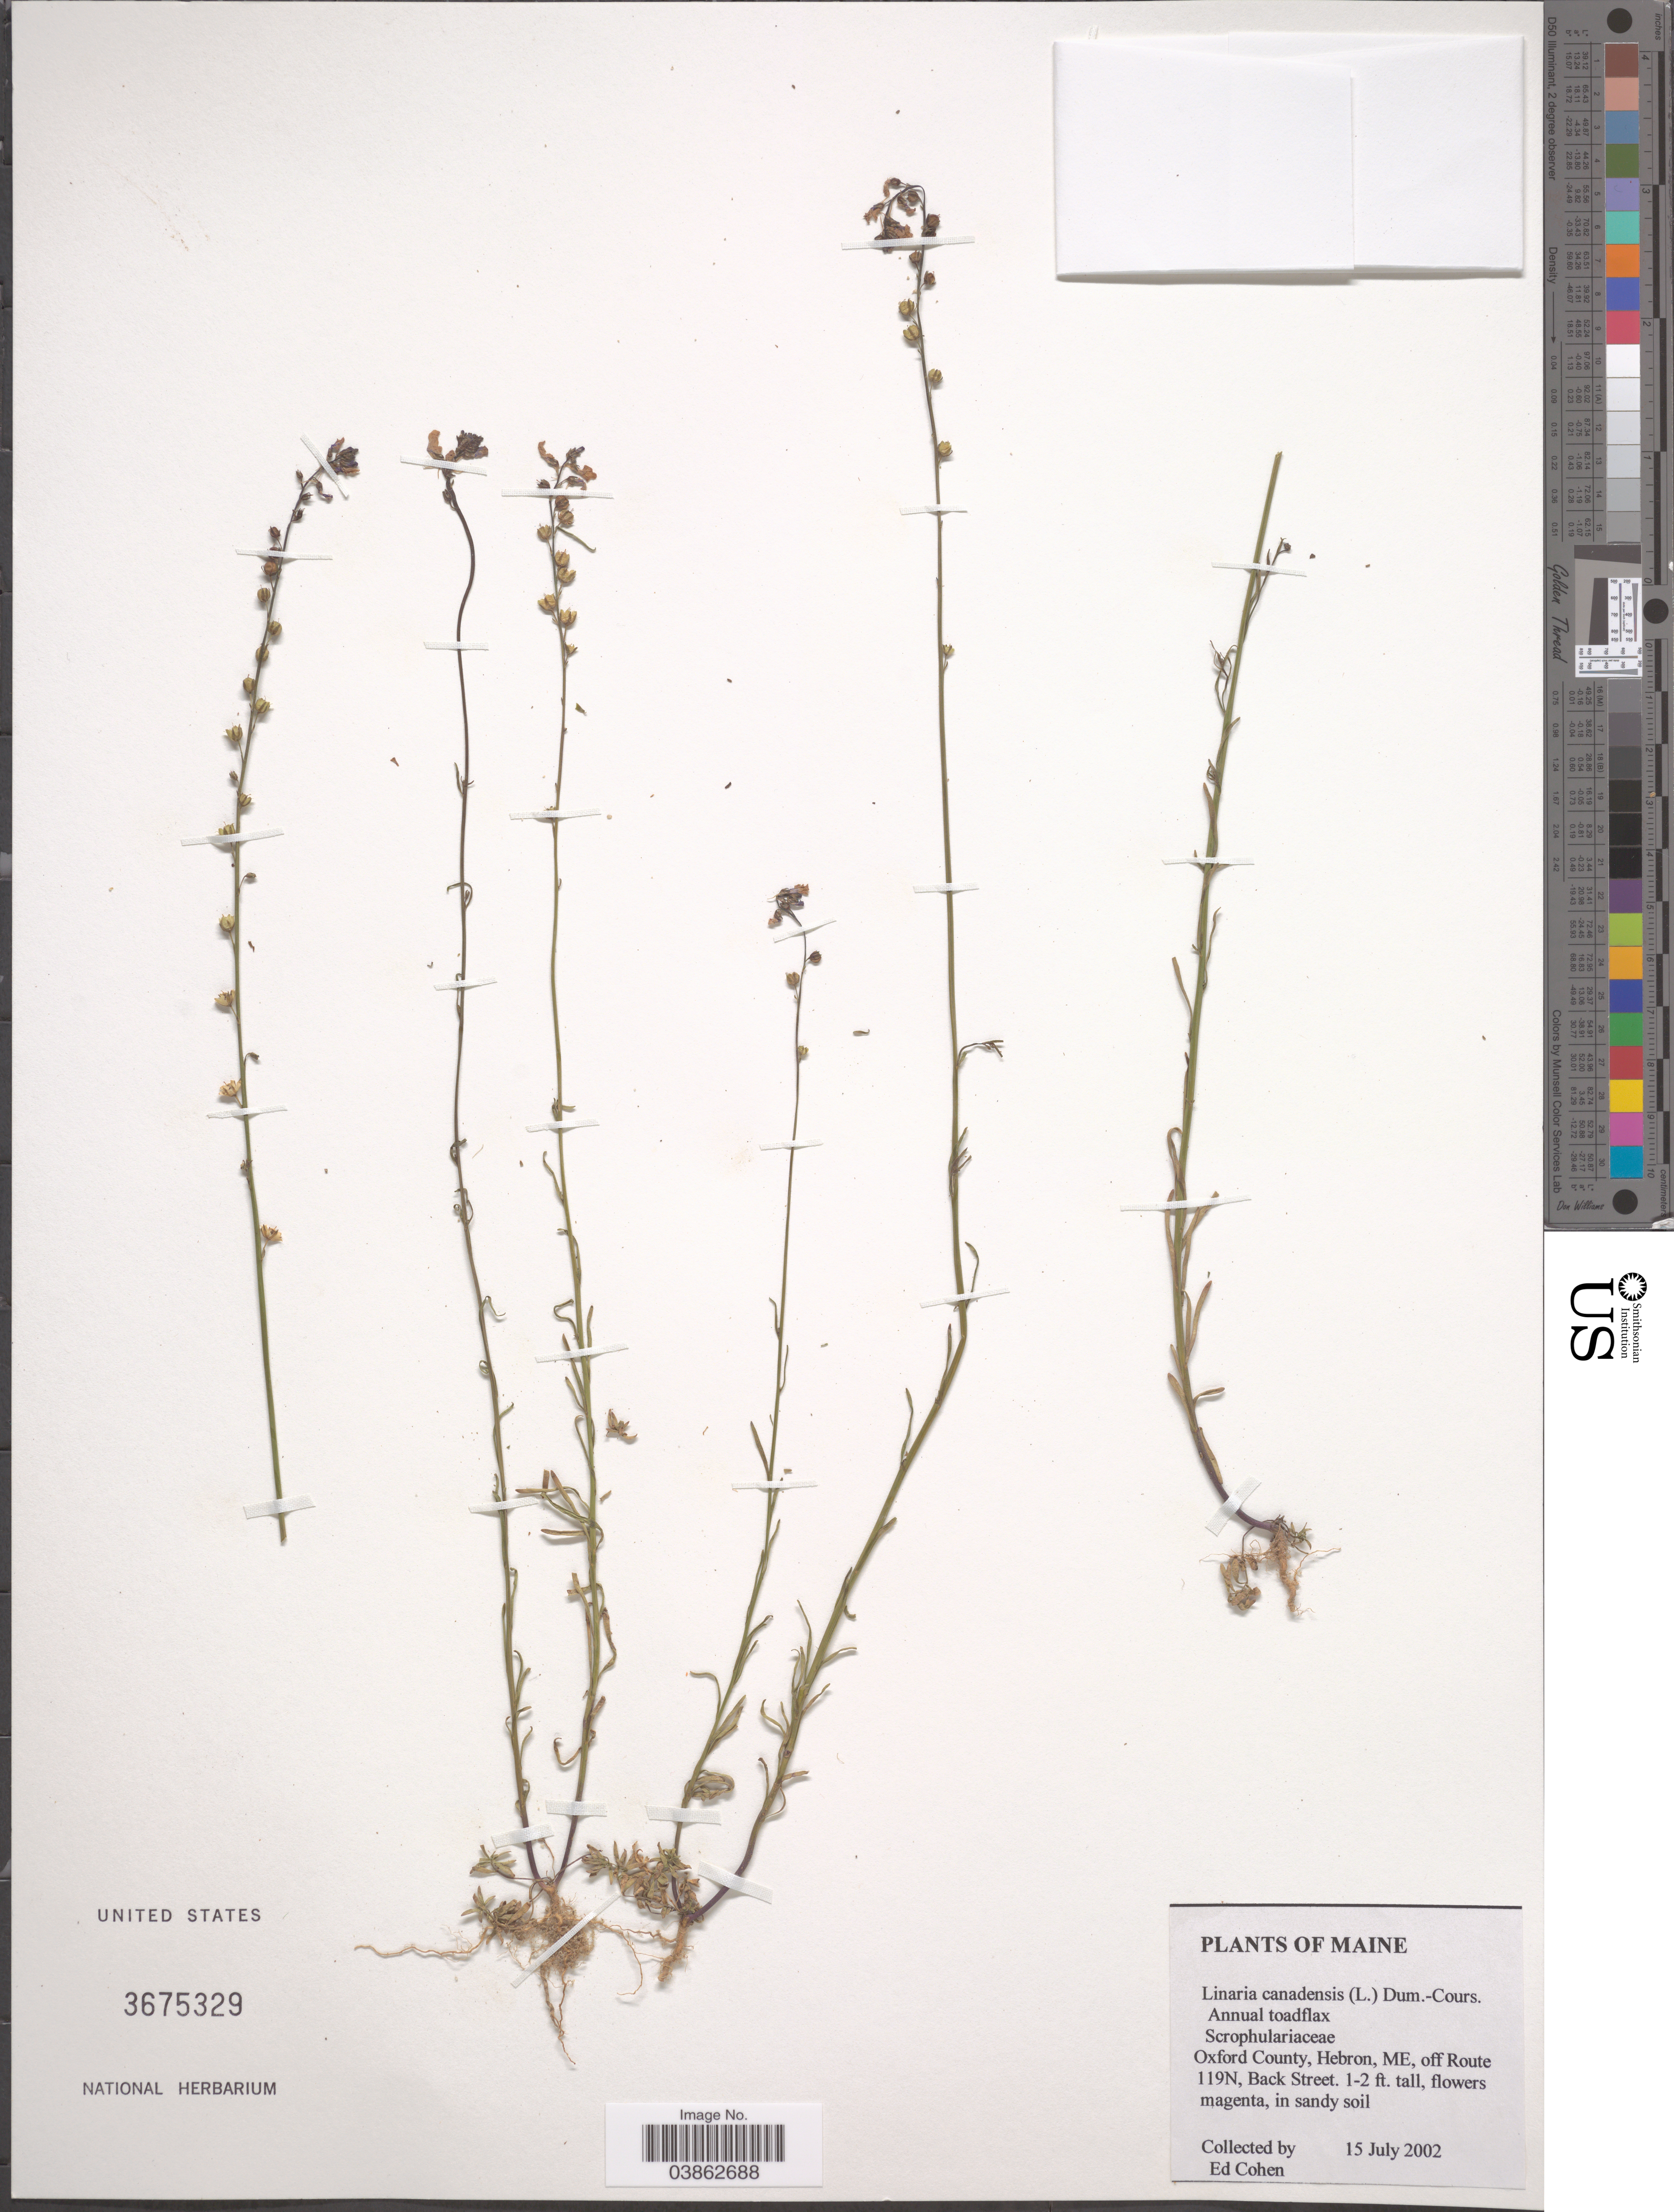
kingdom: Plantae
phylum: Tracheophyta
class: Magnoliopsida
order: Lamiales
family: Plantaginaceae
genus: Linaria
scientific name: Linaria canadensis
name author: (L.) Dum. Cours.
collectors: E. Cohen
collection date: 2002-07-15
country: United States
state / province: Maine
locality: Oxford County, Hebron, ME, off Route 119N, Back Street.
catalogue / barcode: US 3675329